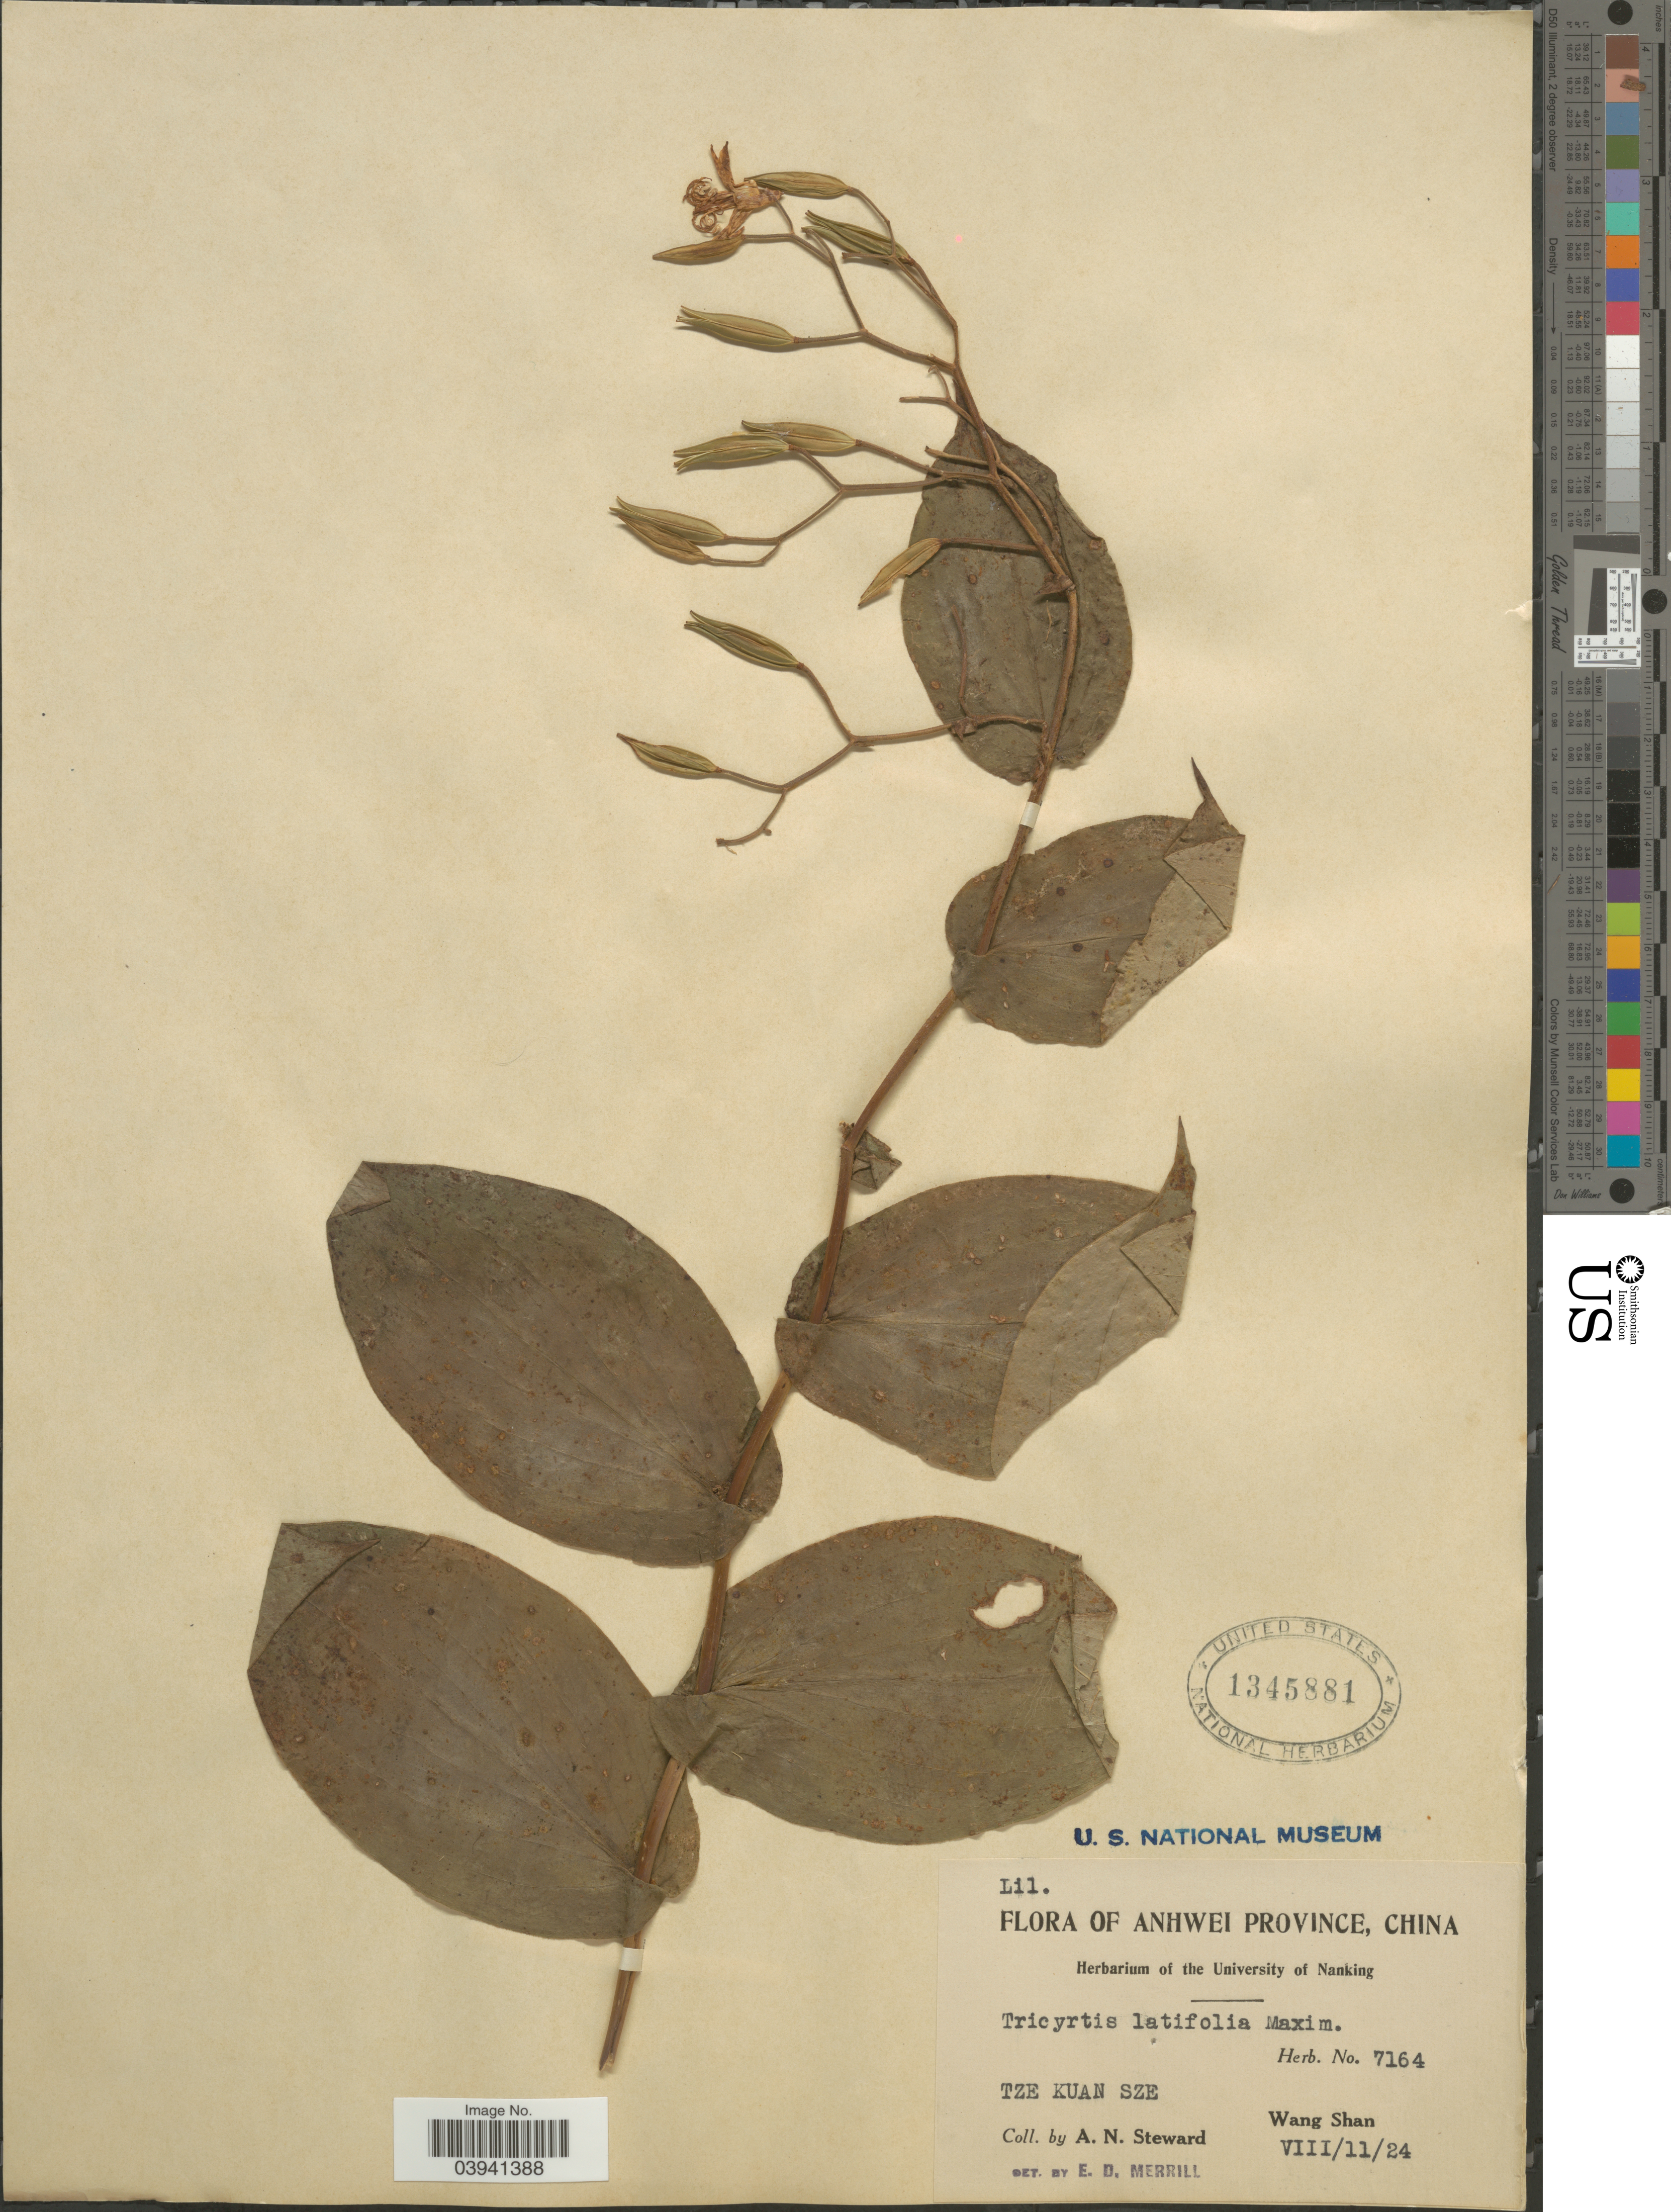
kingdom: Plantae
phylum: Tracheophyta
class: Liliopsida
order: Liliales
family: Liliaceae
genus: Tricyrtis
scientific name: Tricyrtis latifolia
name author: Maxim.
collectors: A. N. Steward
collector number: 7164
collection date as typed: Transcribed d/m/y: 11/8/24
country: China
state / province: Anhui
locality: Anhwei Province. Tze Kuan Sze. Wang Shan.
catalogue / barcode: US 1345881